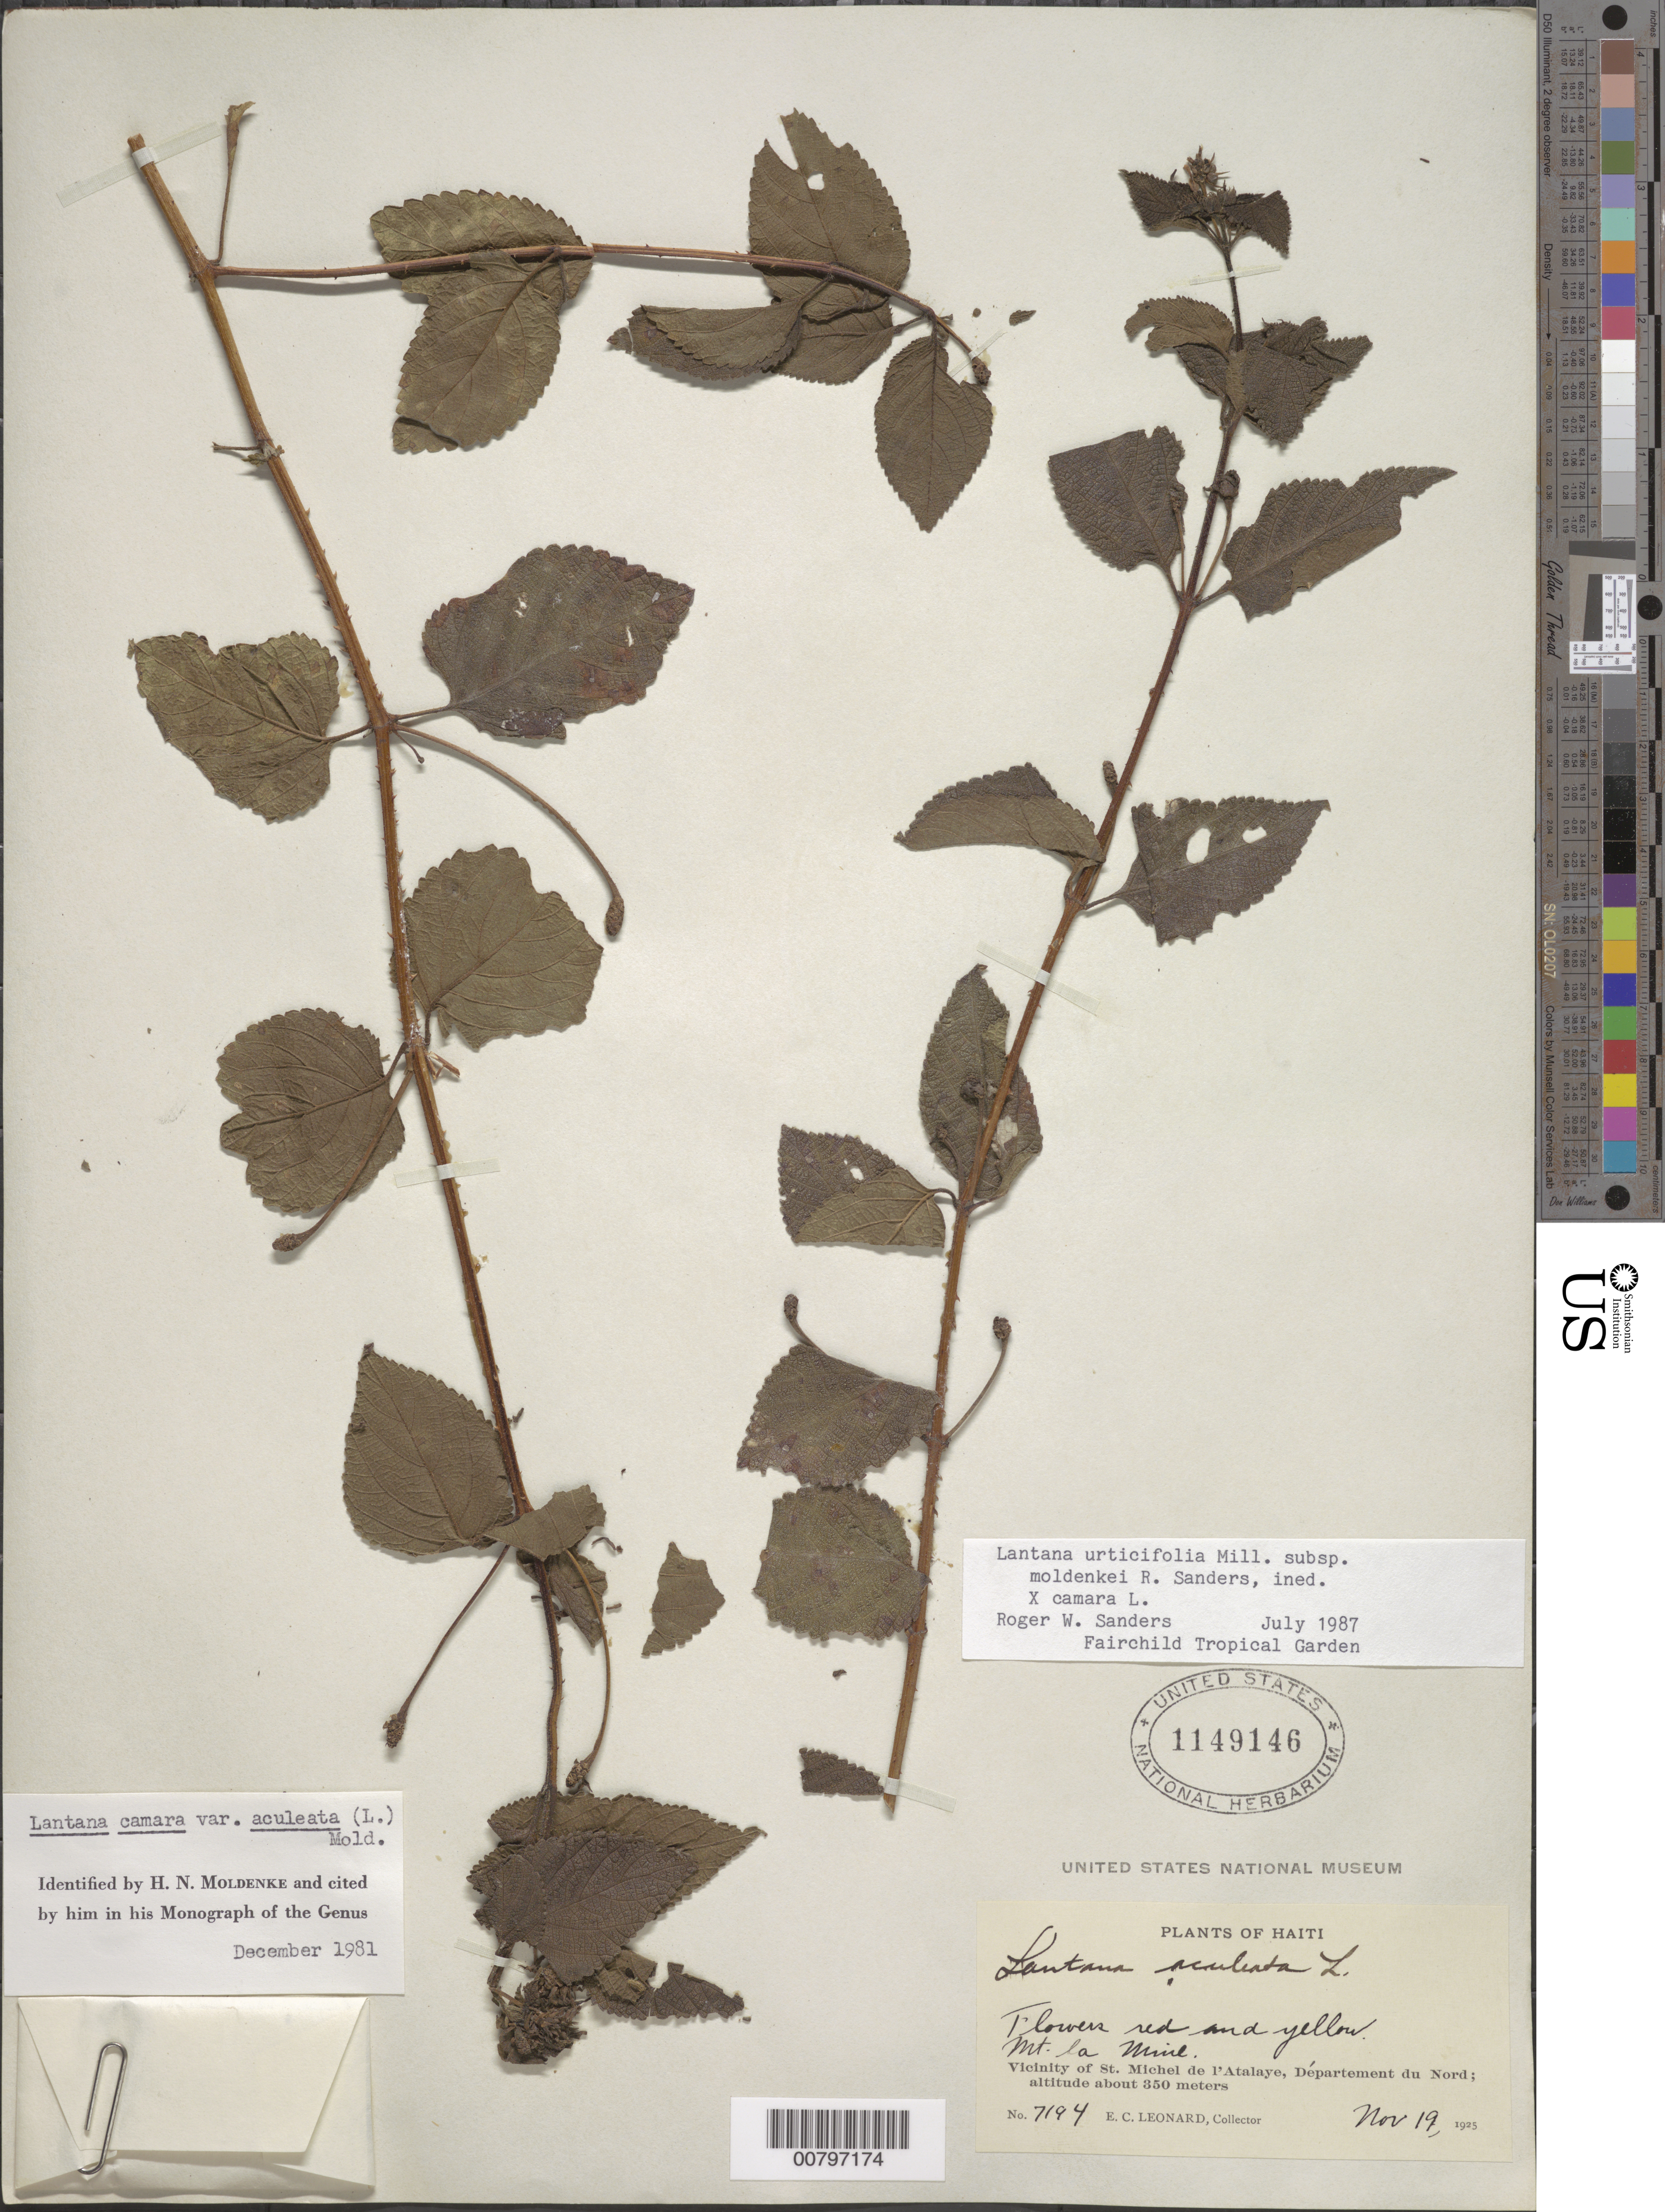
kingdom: Plantae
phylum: Tracheophyta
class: Magnoliopsida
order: Lamiales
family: Verbenaceae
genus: Lantana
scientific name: Lantana camara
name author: L.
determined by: Sanders, R. W.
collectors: E. C. Leonard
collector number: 7194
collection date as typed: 19 Nov 1925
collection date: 1925-11-19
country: Haiti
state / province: Artibonite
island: Hispaniola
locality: Vicinity of St. Michel de l'Atalaye, Mt. la Mine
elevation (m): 350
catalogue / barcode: US 1149146